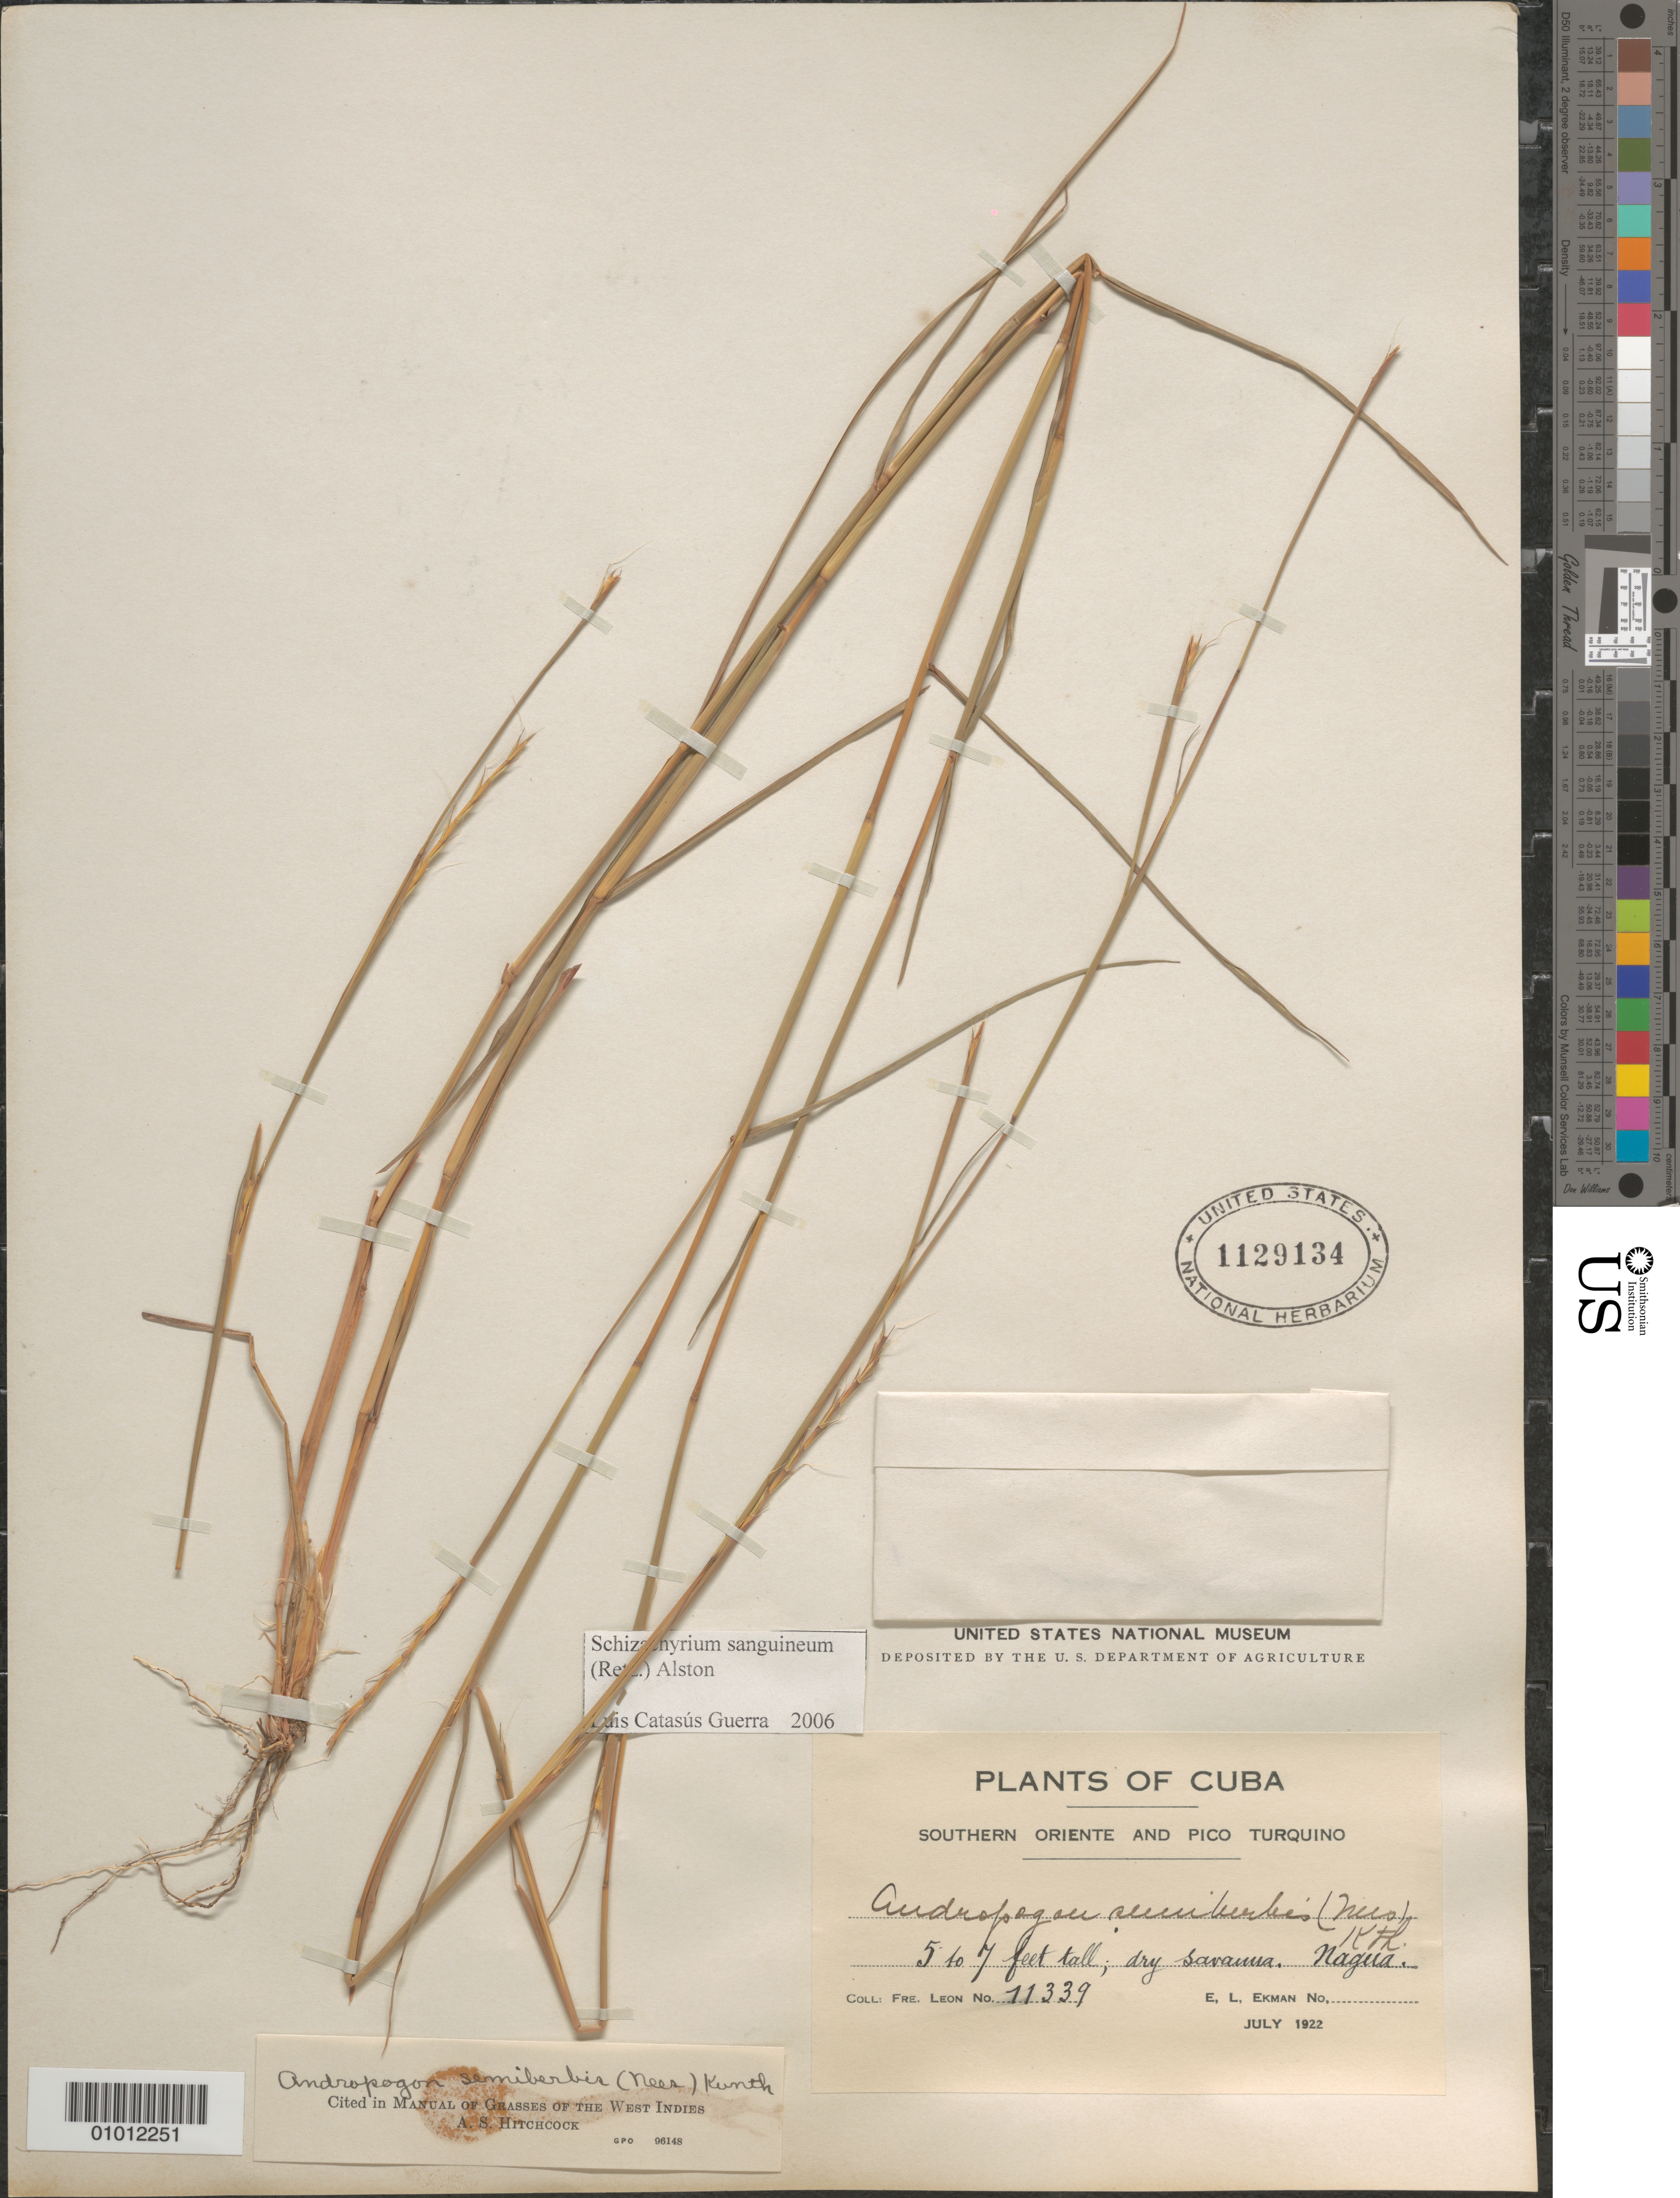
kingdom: Plantae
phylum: Tracheophyta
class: Liliopsida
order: Poales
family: Poaceae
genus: Schizachyrium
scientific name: Schizachyrium sanguineum var. sanguineum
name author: (Retz.) Alston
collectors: E. L. Ekman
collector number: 11339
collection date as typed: Jul 1922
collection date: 1922-07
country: Cuba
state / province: Oriente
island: Cuba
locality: Nagua, Southern Oriente and Pico Turquino [though Nagua is a city in the Dominican Republic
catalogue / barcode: US 1129134